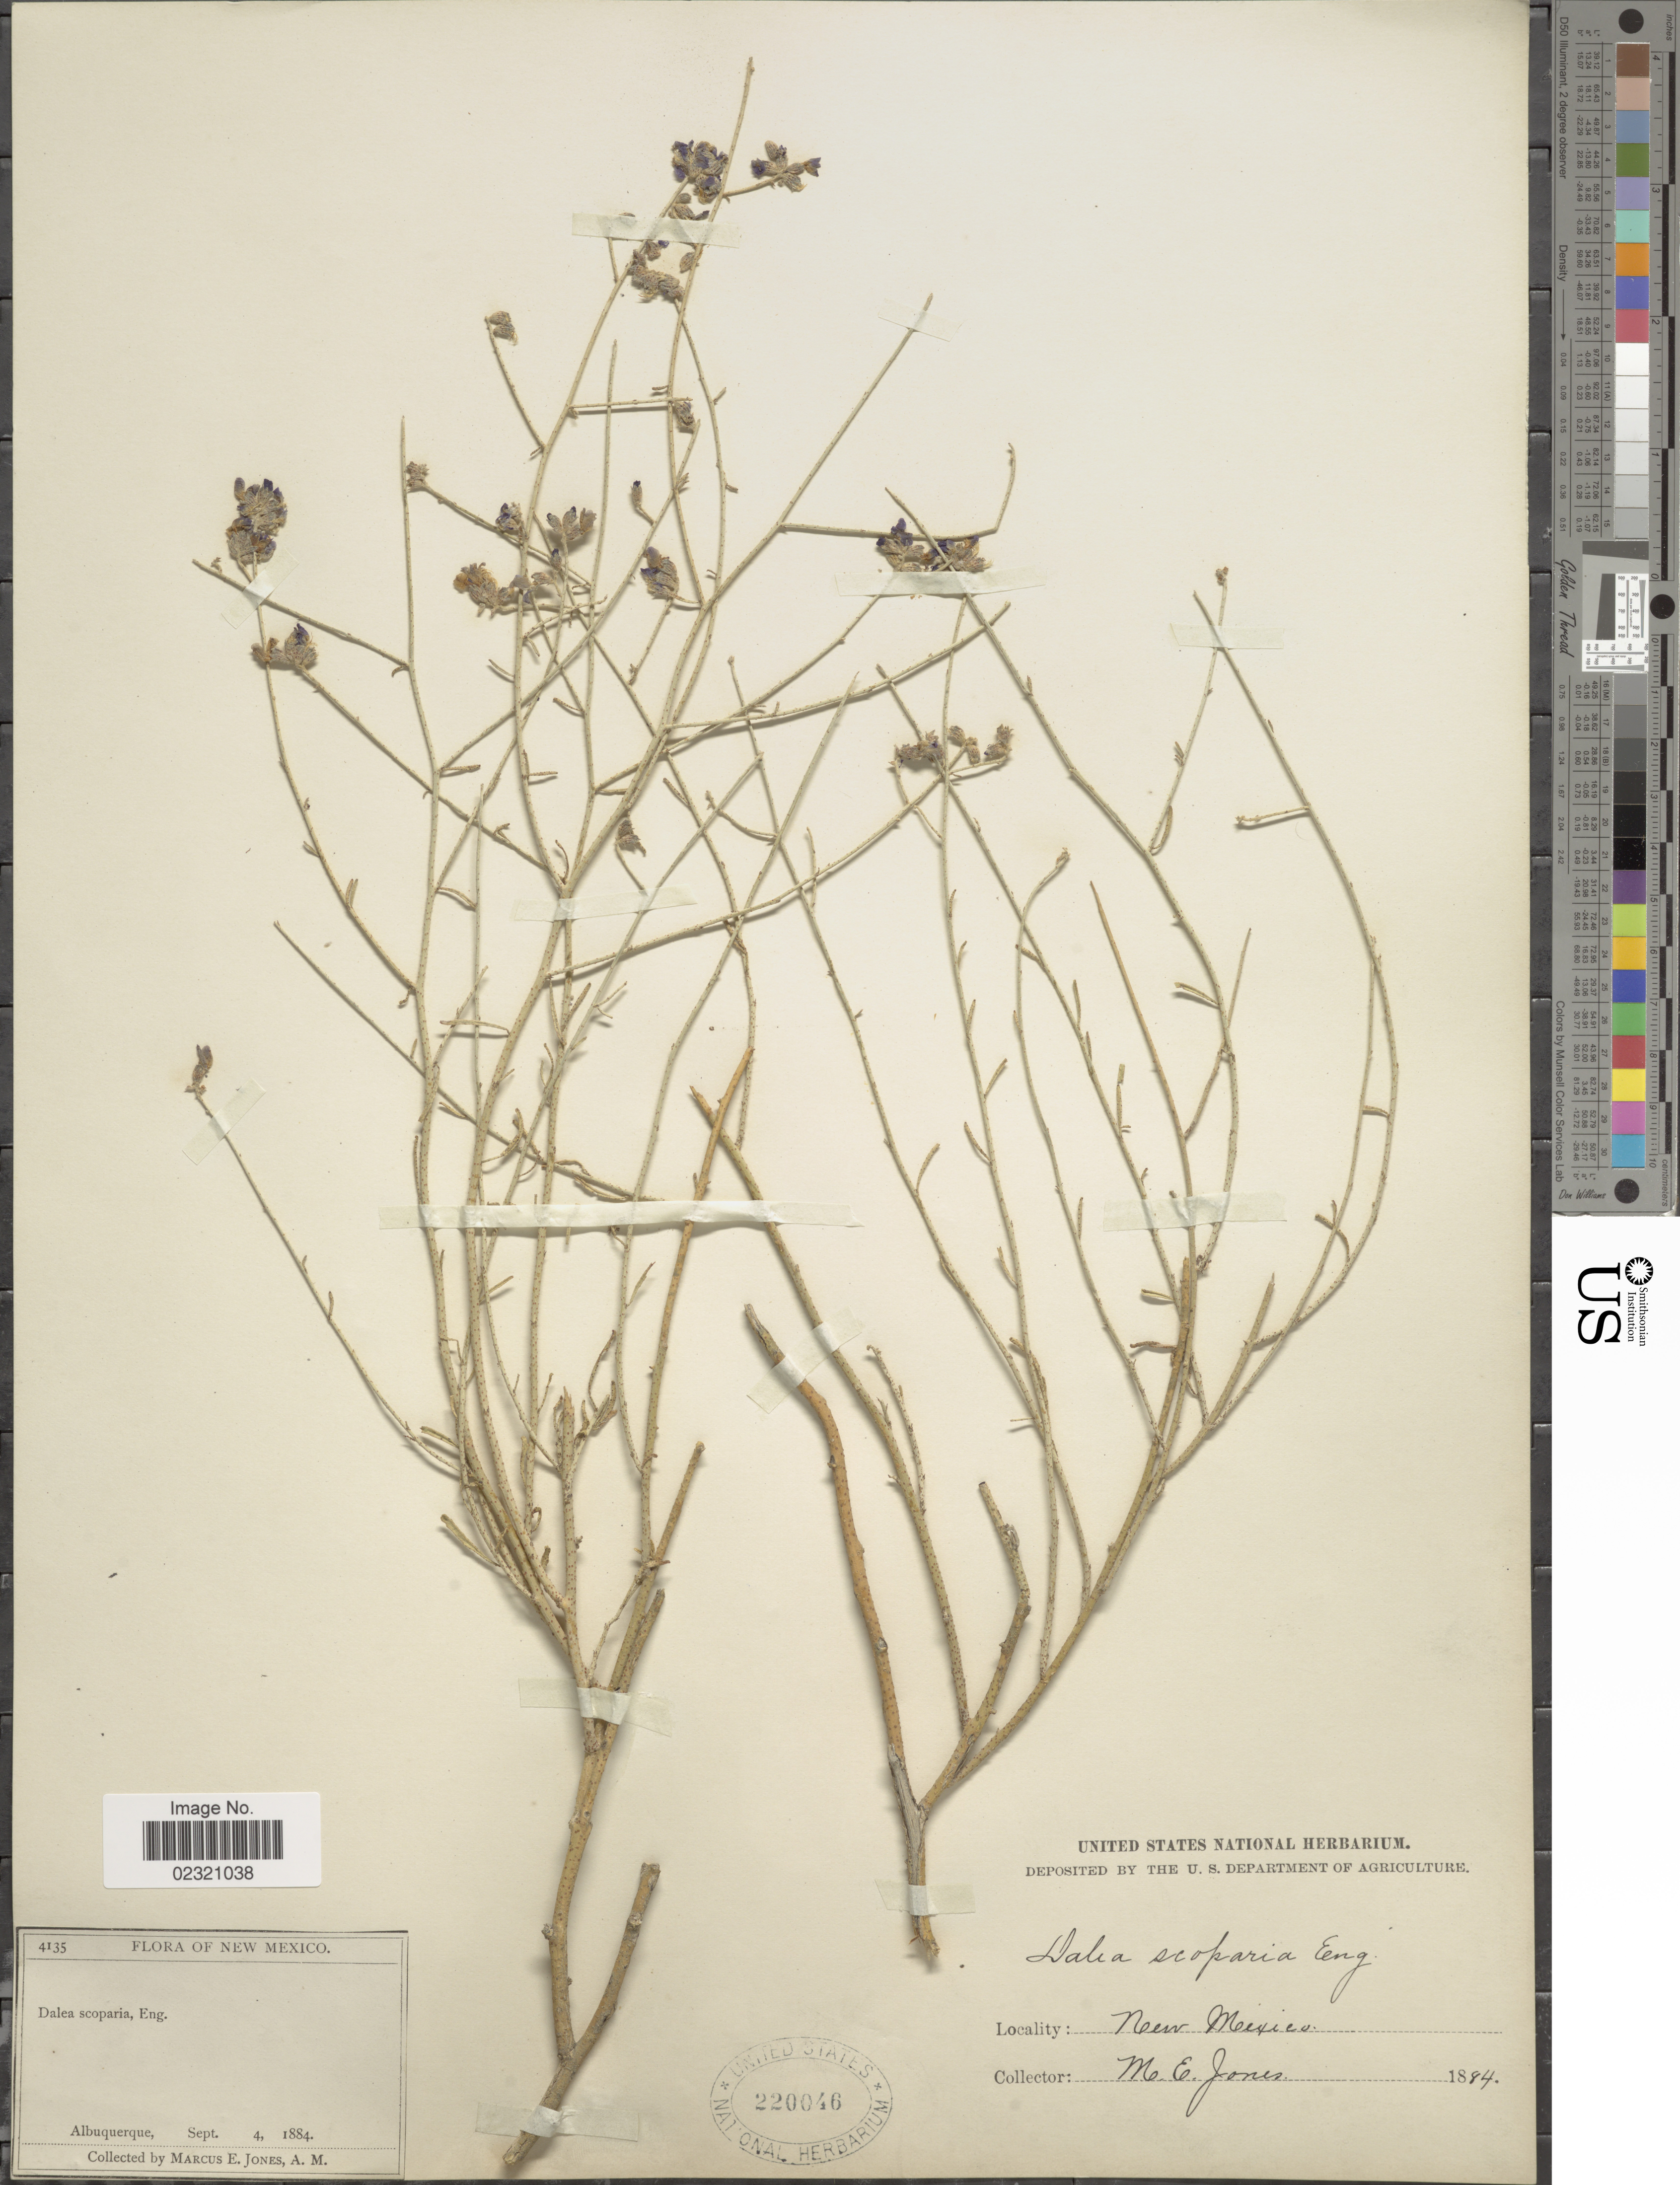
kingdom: Plantae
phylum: Tracheophyta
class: Magnoliopsida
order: Fabales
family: Fabaceae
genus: Psorothamnus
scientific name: Psorothamnus scoparius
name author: (A. Gray) Rydb.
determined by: Strong, M. T., (US), Smithsonian Institution - National Museum of Natural History (UNITED STATES)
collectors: M. E. Jones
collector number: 4135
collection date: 1884-09-04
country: United States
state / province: New Mexico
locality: Albuquerque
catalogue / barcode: US 220046